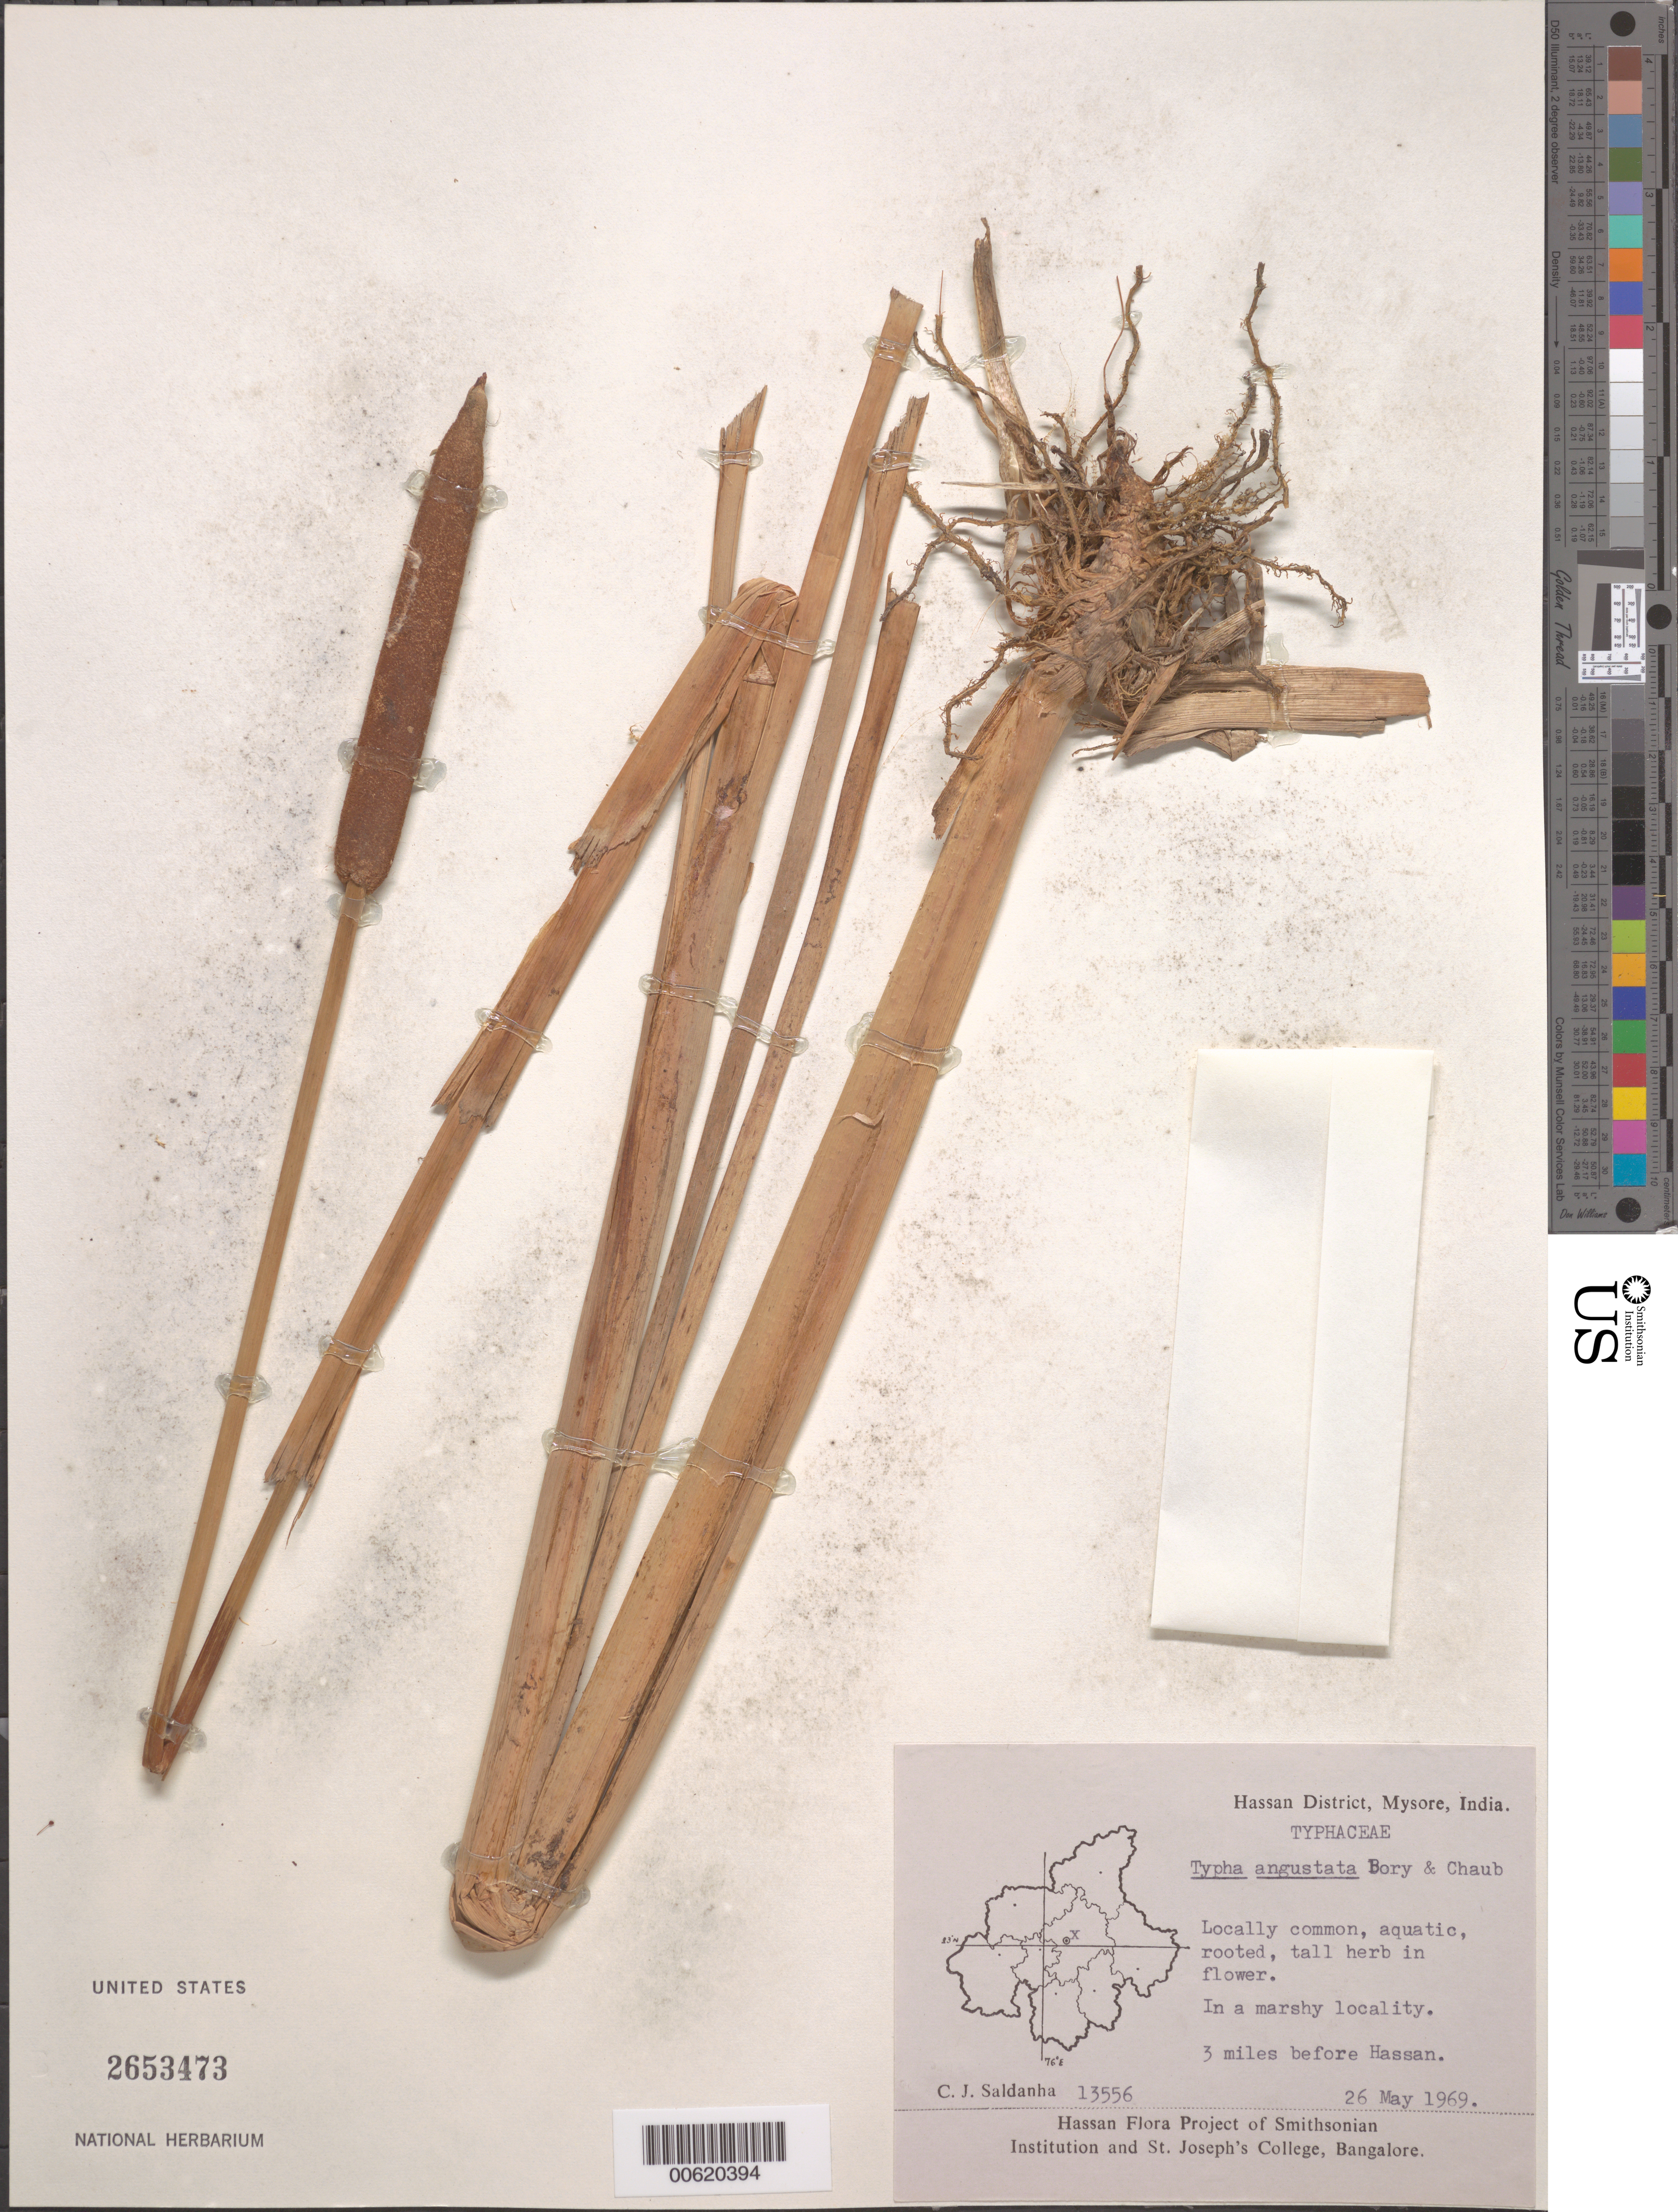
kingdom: Plantae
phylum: Tracheophyta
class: Liliopsida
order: Poales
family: Typhaceae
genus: Typha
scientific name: Typha domingensis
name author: Pers.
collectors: C. J. Saldanha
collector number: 13556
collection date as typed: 26 May 1969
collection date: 1969-05-26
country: India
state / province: Karnataka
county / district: Hassan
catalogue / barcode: US 2653473